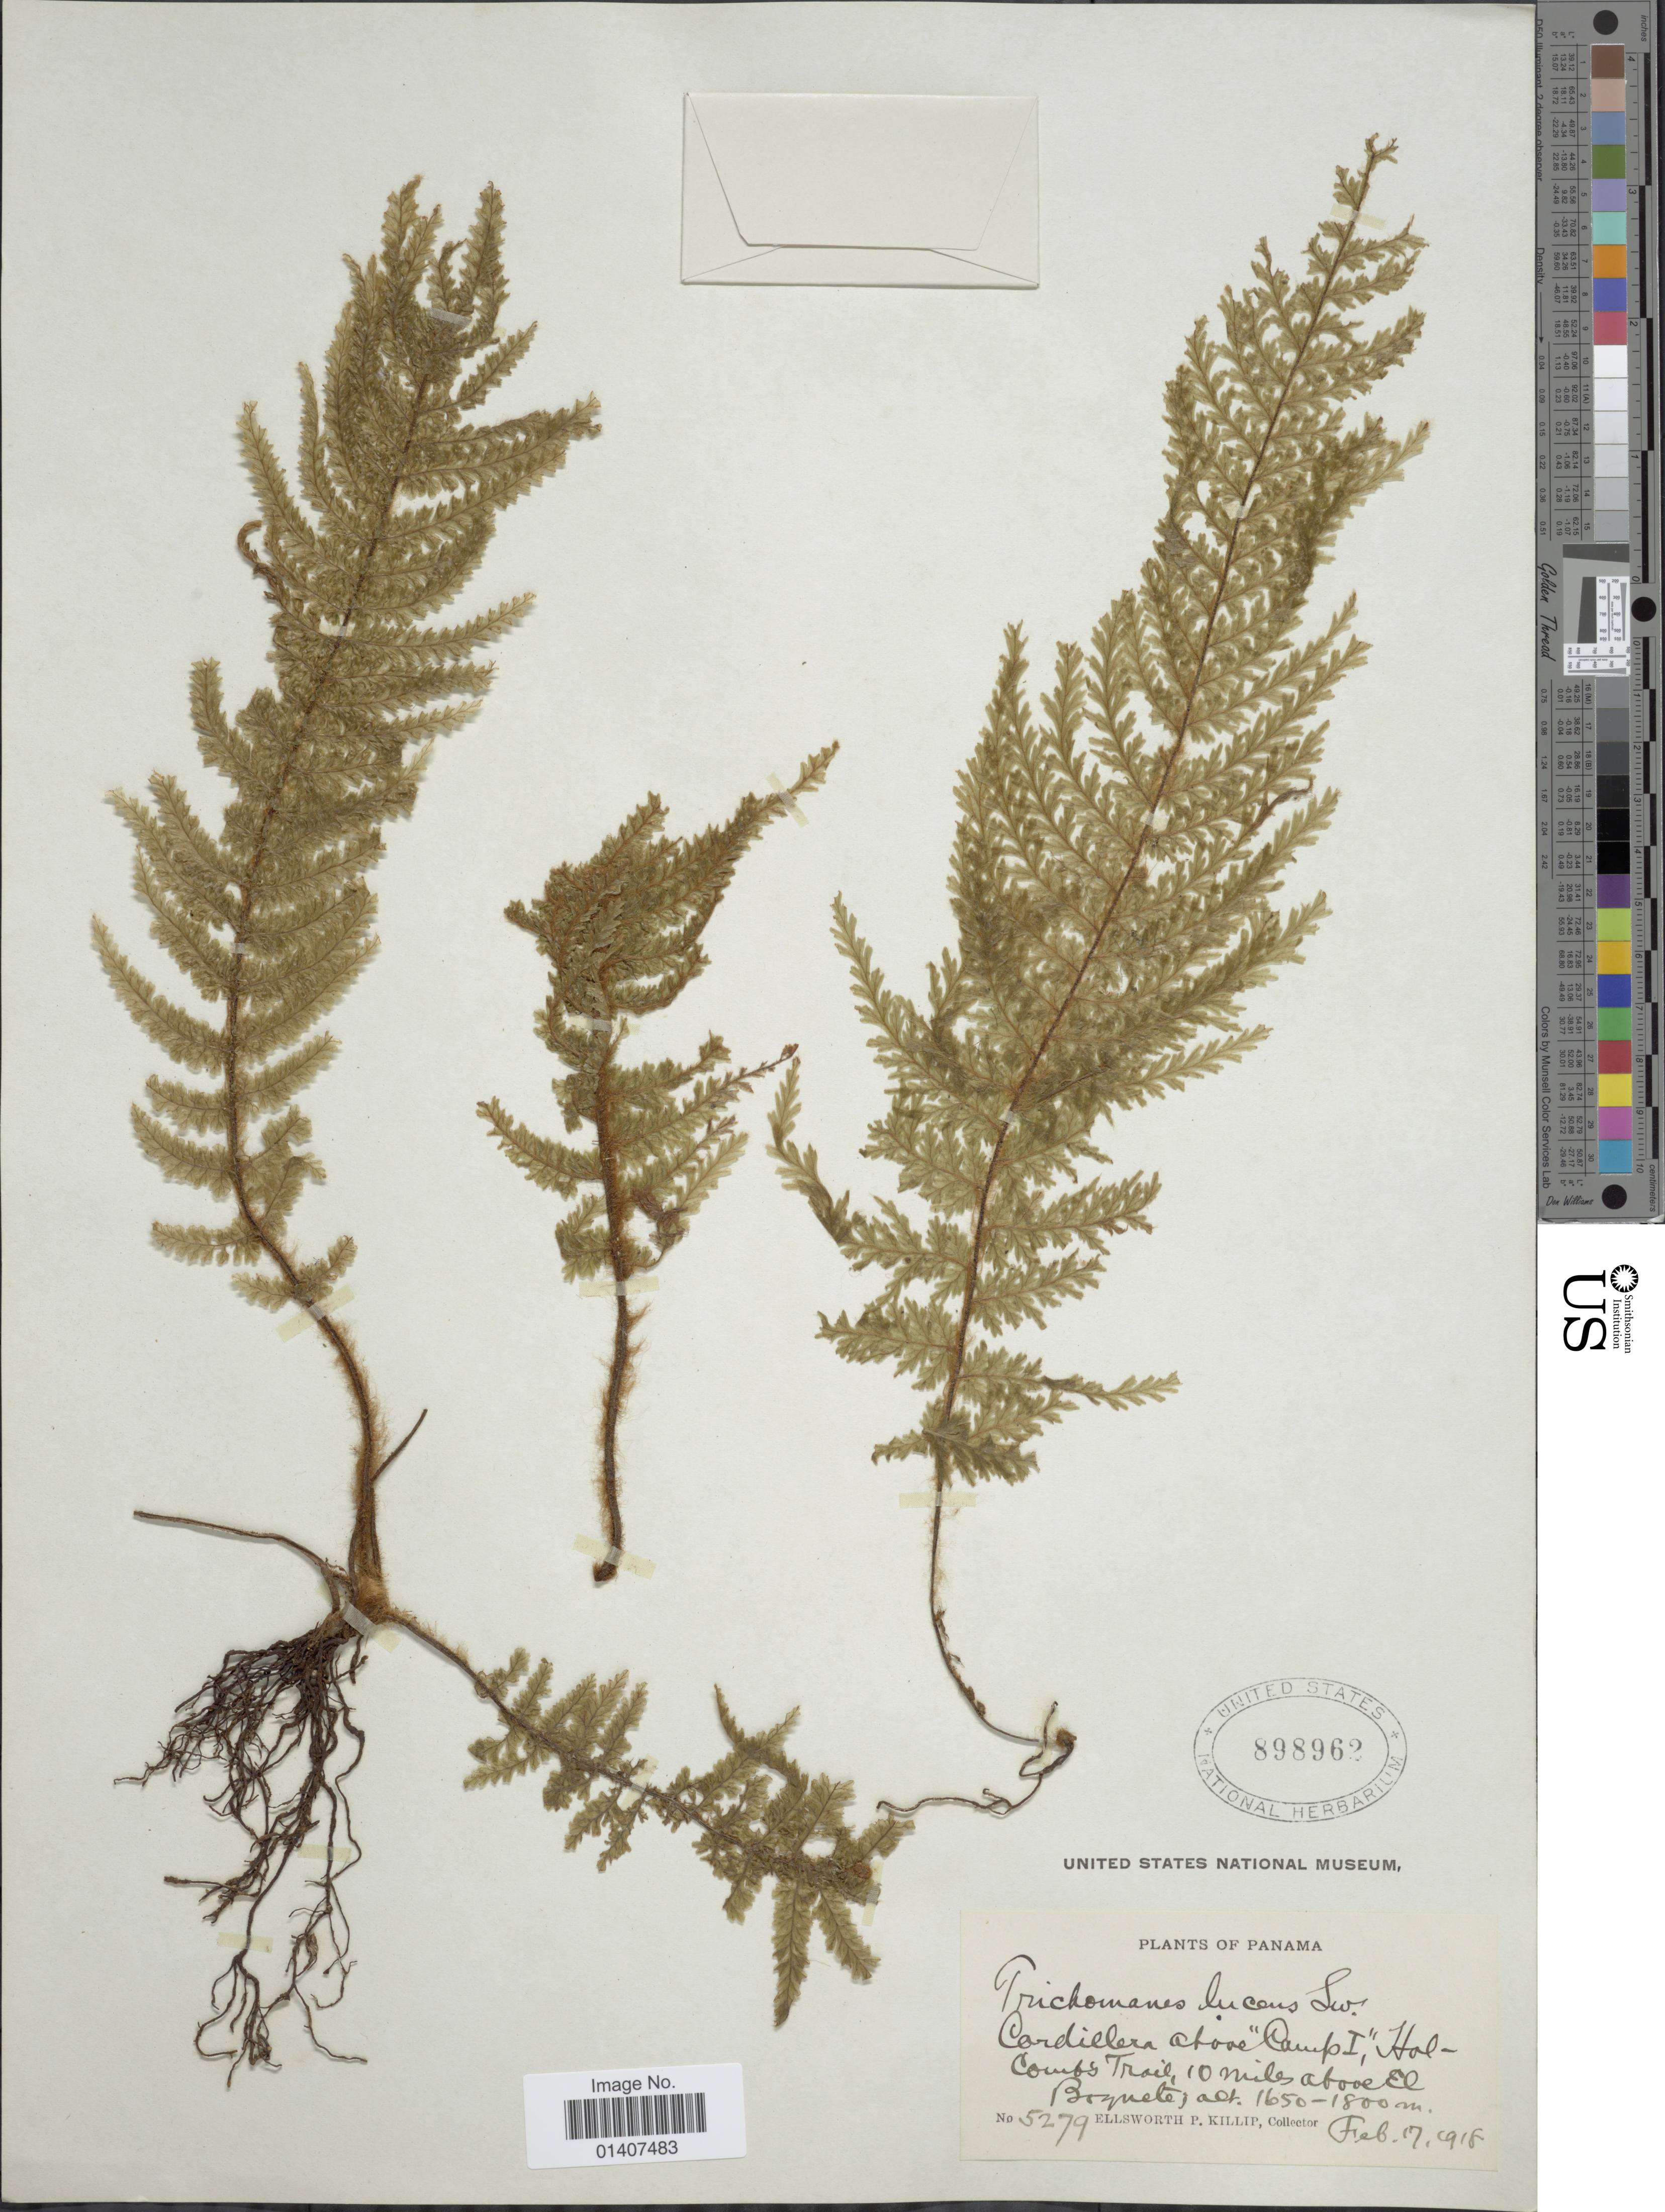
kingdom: Plantae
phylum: Tracheophyta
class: Polypodiopsida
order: Hymenophyllales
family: Hymenophyllaceae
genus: Trichomanes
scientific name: Trichomanes lucens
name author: Sw.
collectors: E. P. Killip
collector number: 5279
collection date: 1918-02-17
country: Panama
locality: Cordillera above "camp1", Holcomb's trail, 10miles above El Boquete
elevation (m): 1650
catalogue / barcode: US 898962